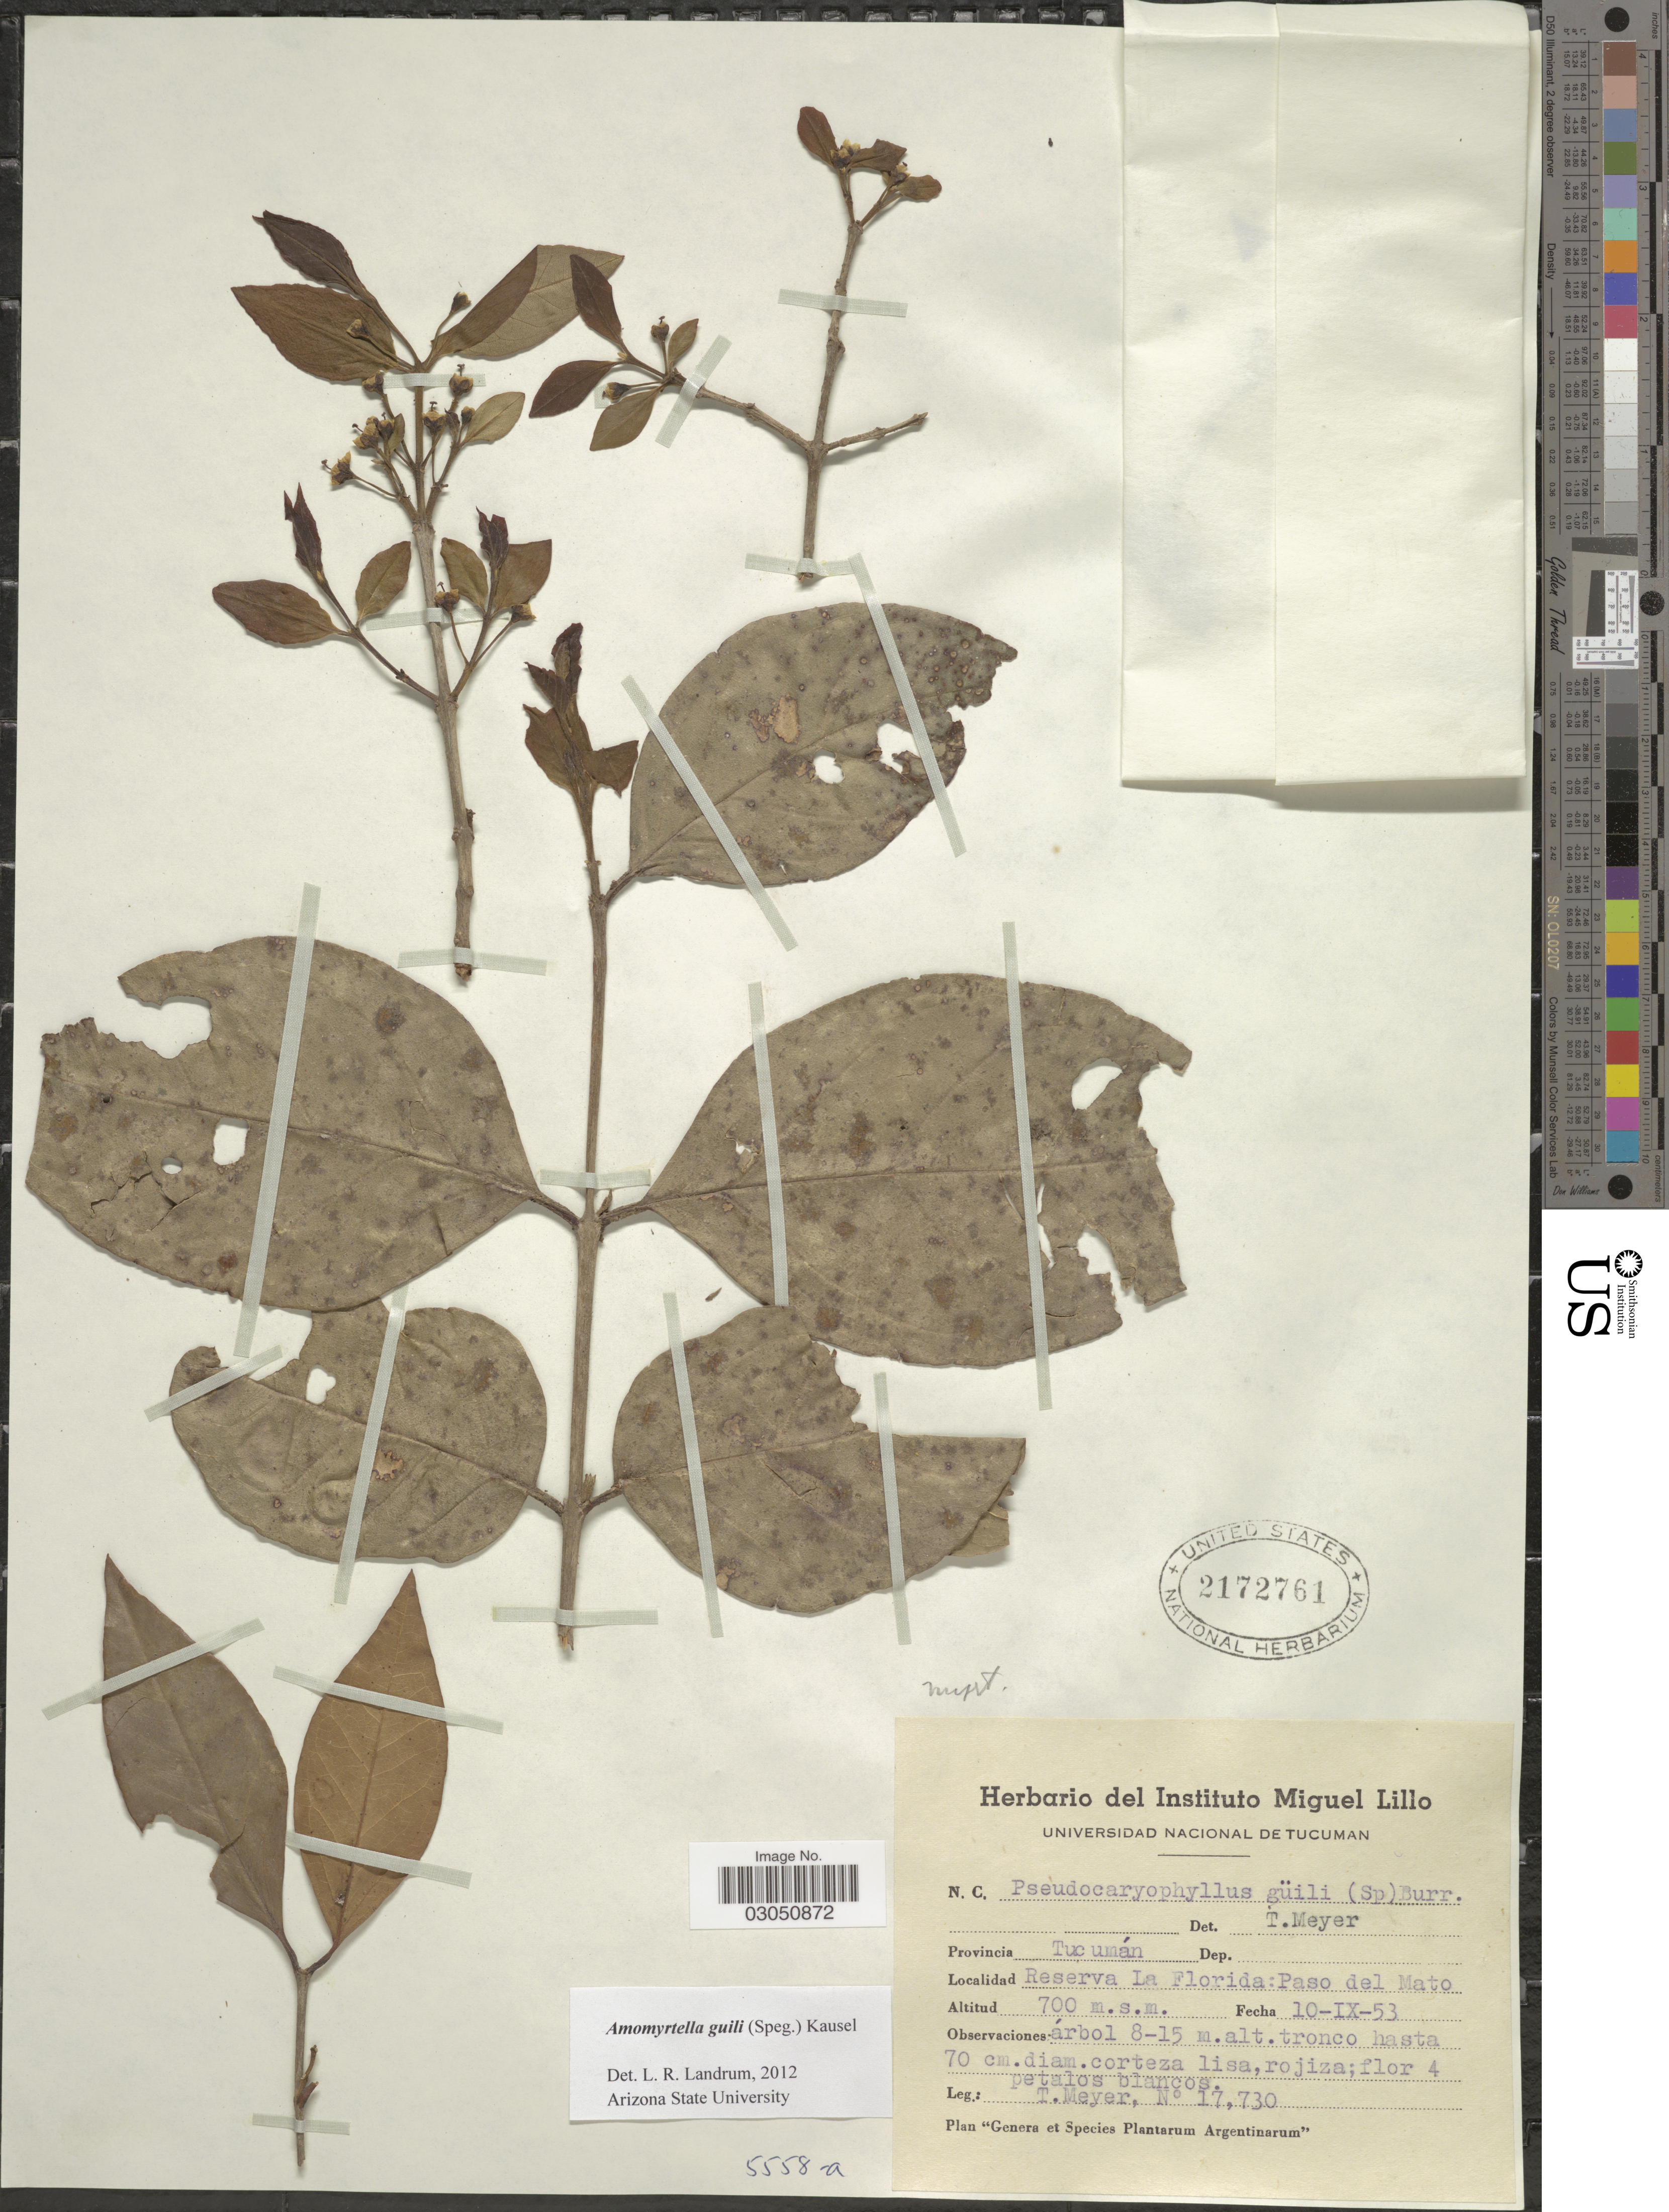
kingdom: Plantae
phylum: Tracheophyta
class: Magnoliopsida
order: Myrtales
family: Myrtaceae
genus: Amomyrtella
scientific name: Amomyrtella guilii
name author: (Speg.) Kausel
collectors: T. Meyer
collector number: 17730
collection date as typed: Transcribed d/m/y: 10/9/53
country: Argentina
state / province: Tucuman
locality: Reserva La Florida: Paso del Mato.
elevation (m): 700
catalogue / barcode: US 2172761